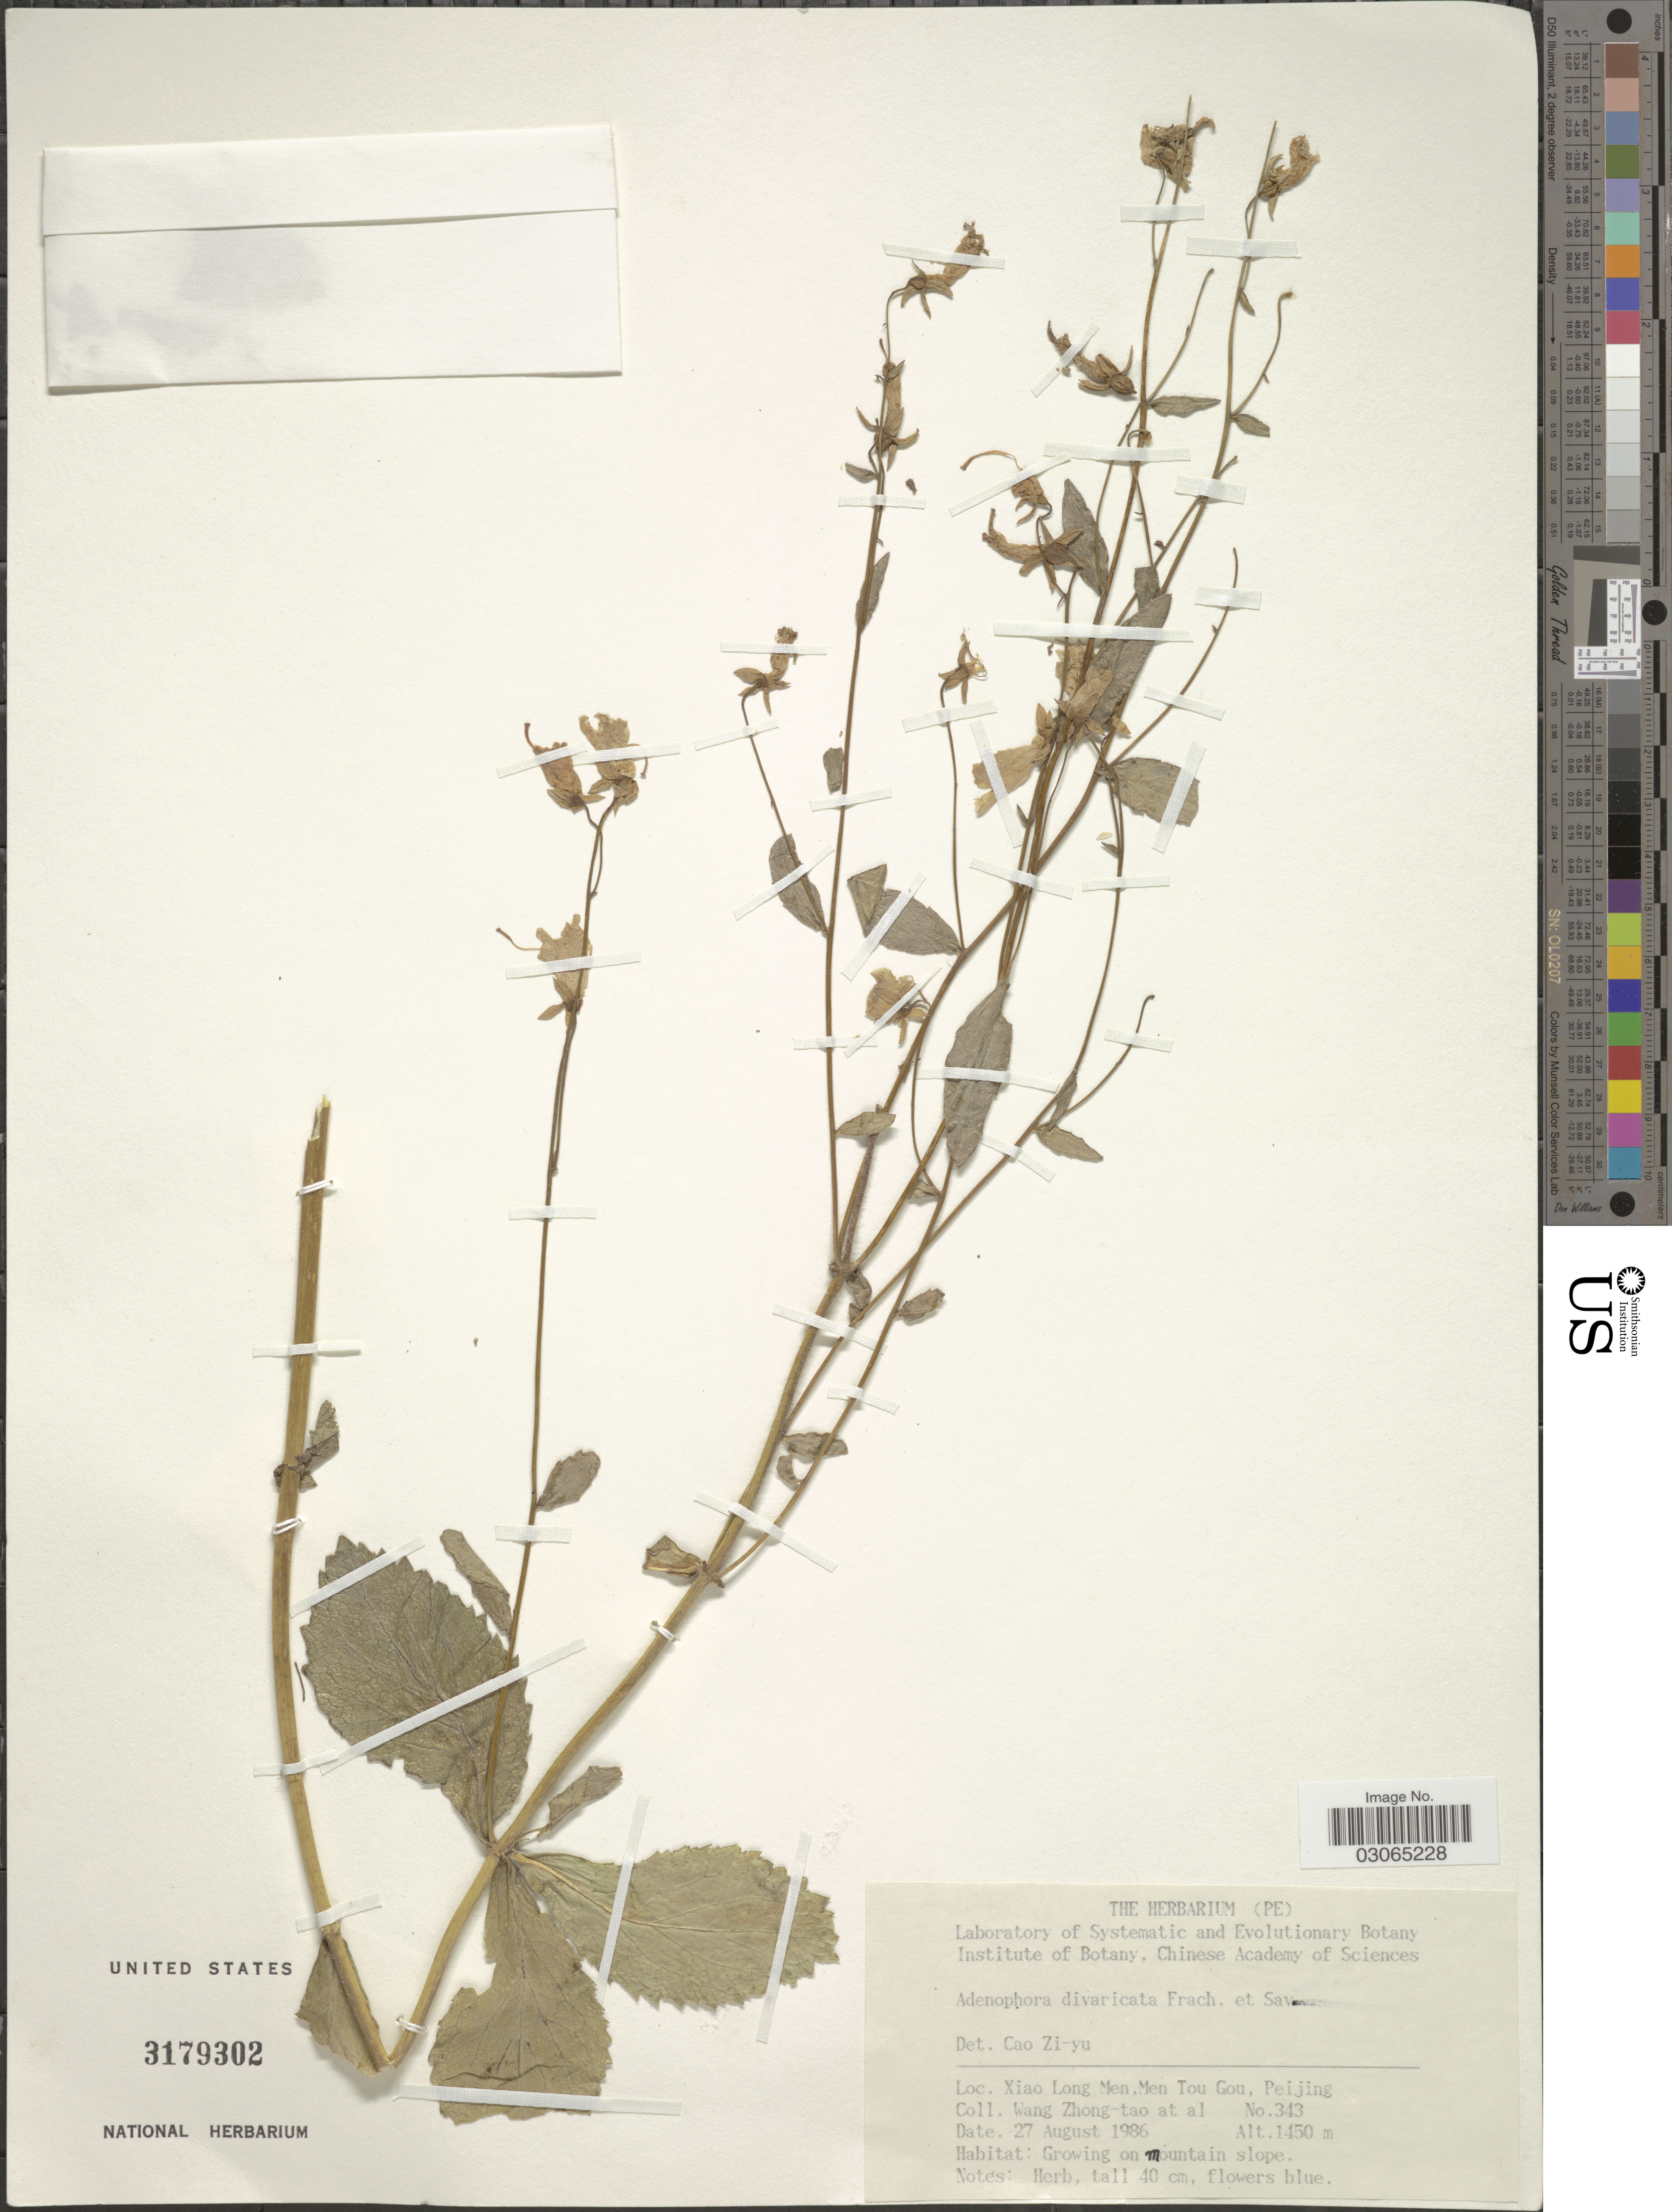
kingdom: Plantae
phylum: Tracheophyta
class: Magnoliopsida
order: Asterales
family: Campanulaceae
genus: Adenophora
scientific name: Adenophora divaricata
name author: Franch. & Sav.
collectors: W. Zhong-Tao & At al.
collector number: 343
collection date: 1986-08-27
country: China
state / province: Beijing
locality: Xiao Long Men, Men Tou Gou, Peijing.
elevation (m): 1450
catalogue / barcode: US 3179302